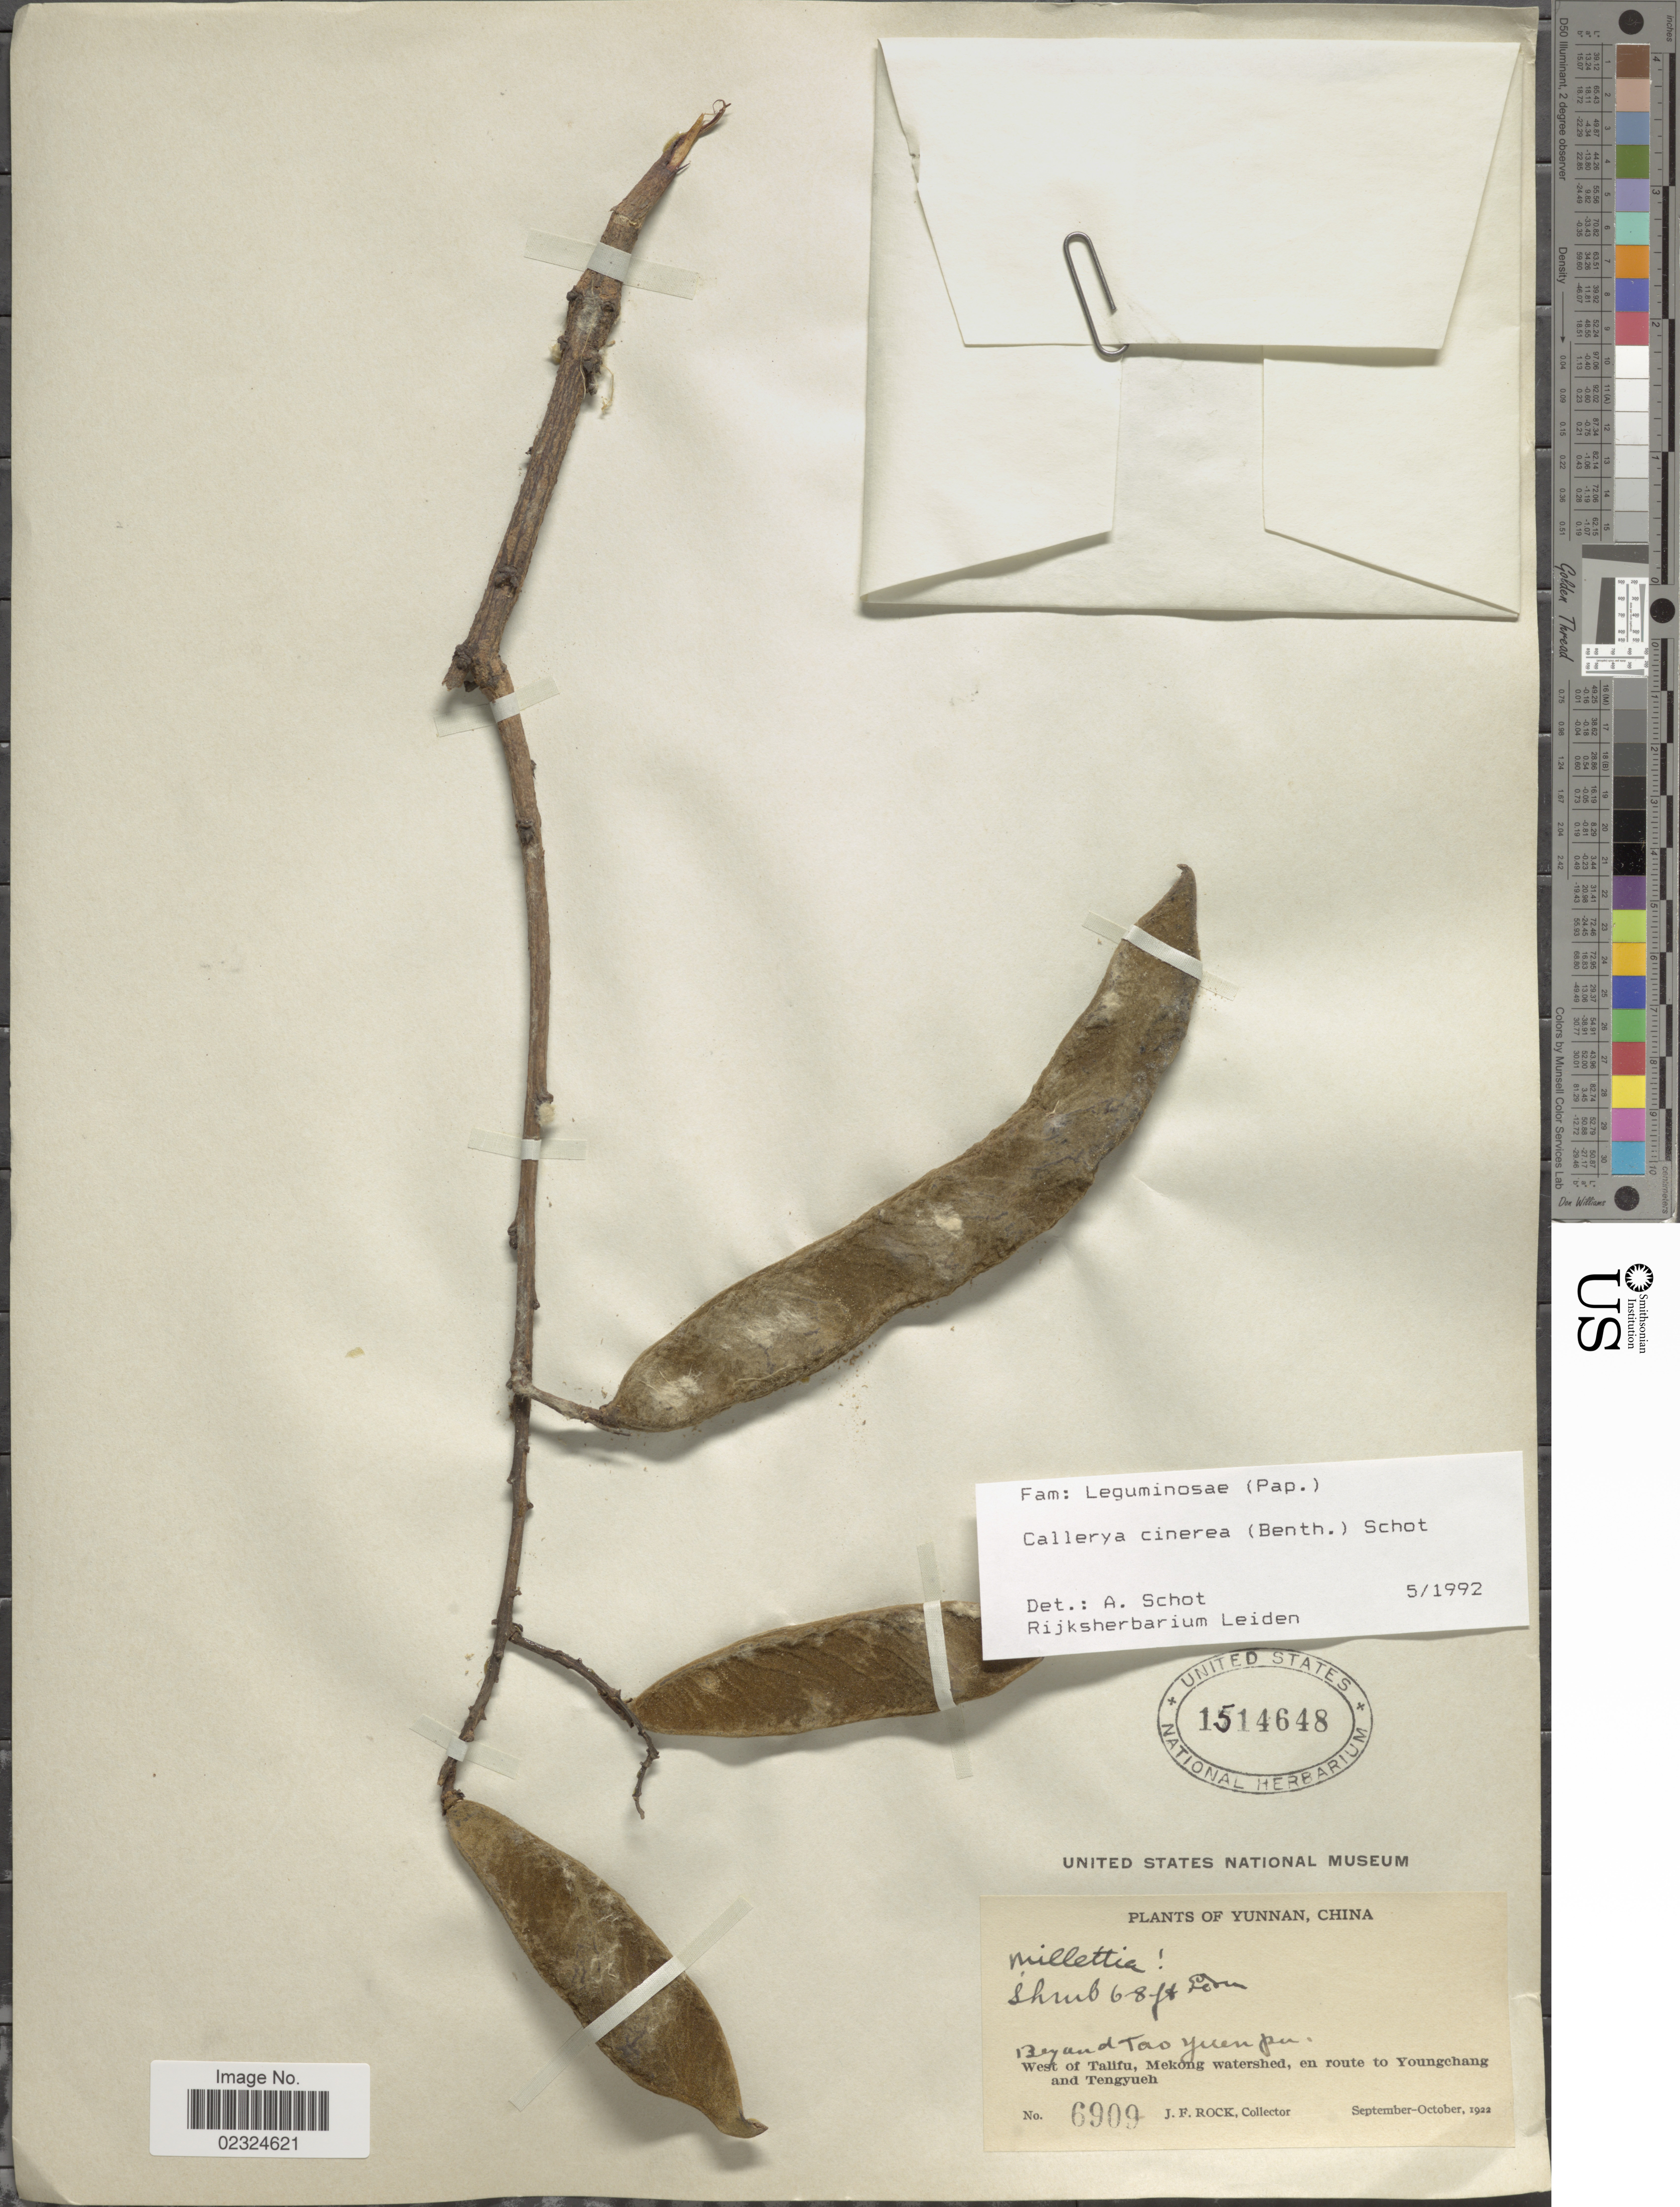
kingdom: Plantae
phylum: Tracheophyta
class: Magnoliopsida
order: Fabales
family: Fabaceae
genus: Callerya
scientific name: Callerya cinerea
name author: (Benth.) Schot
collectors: J. Rock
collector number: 6909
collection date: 1922-09/1922-10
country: China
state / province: Yunnan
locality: West of Talifu, Mekong watershed, en route to Youngchang and Tengyueh, Bay and Tao Yuen Pu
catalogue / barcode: US 1514648